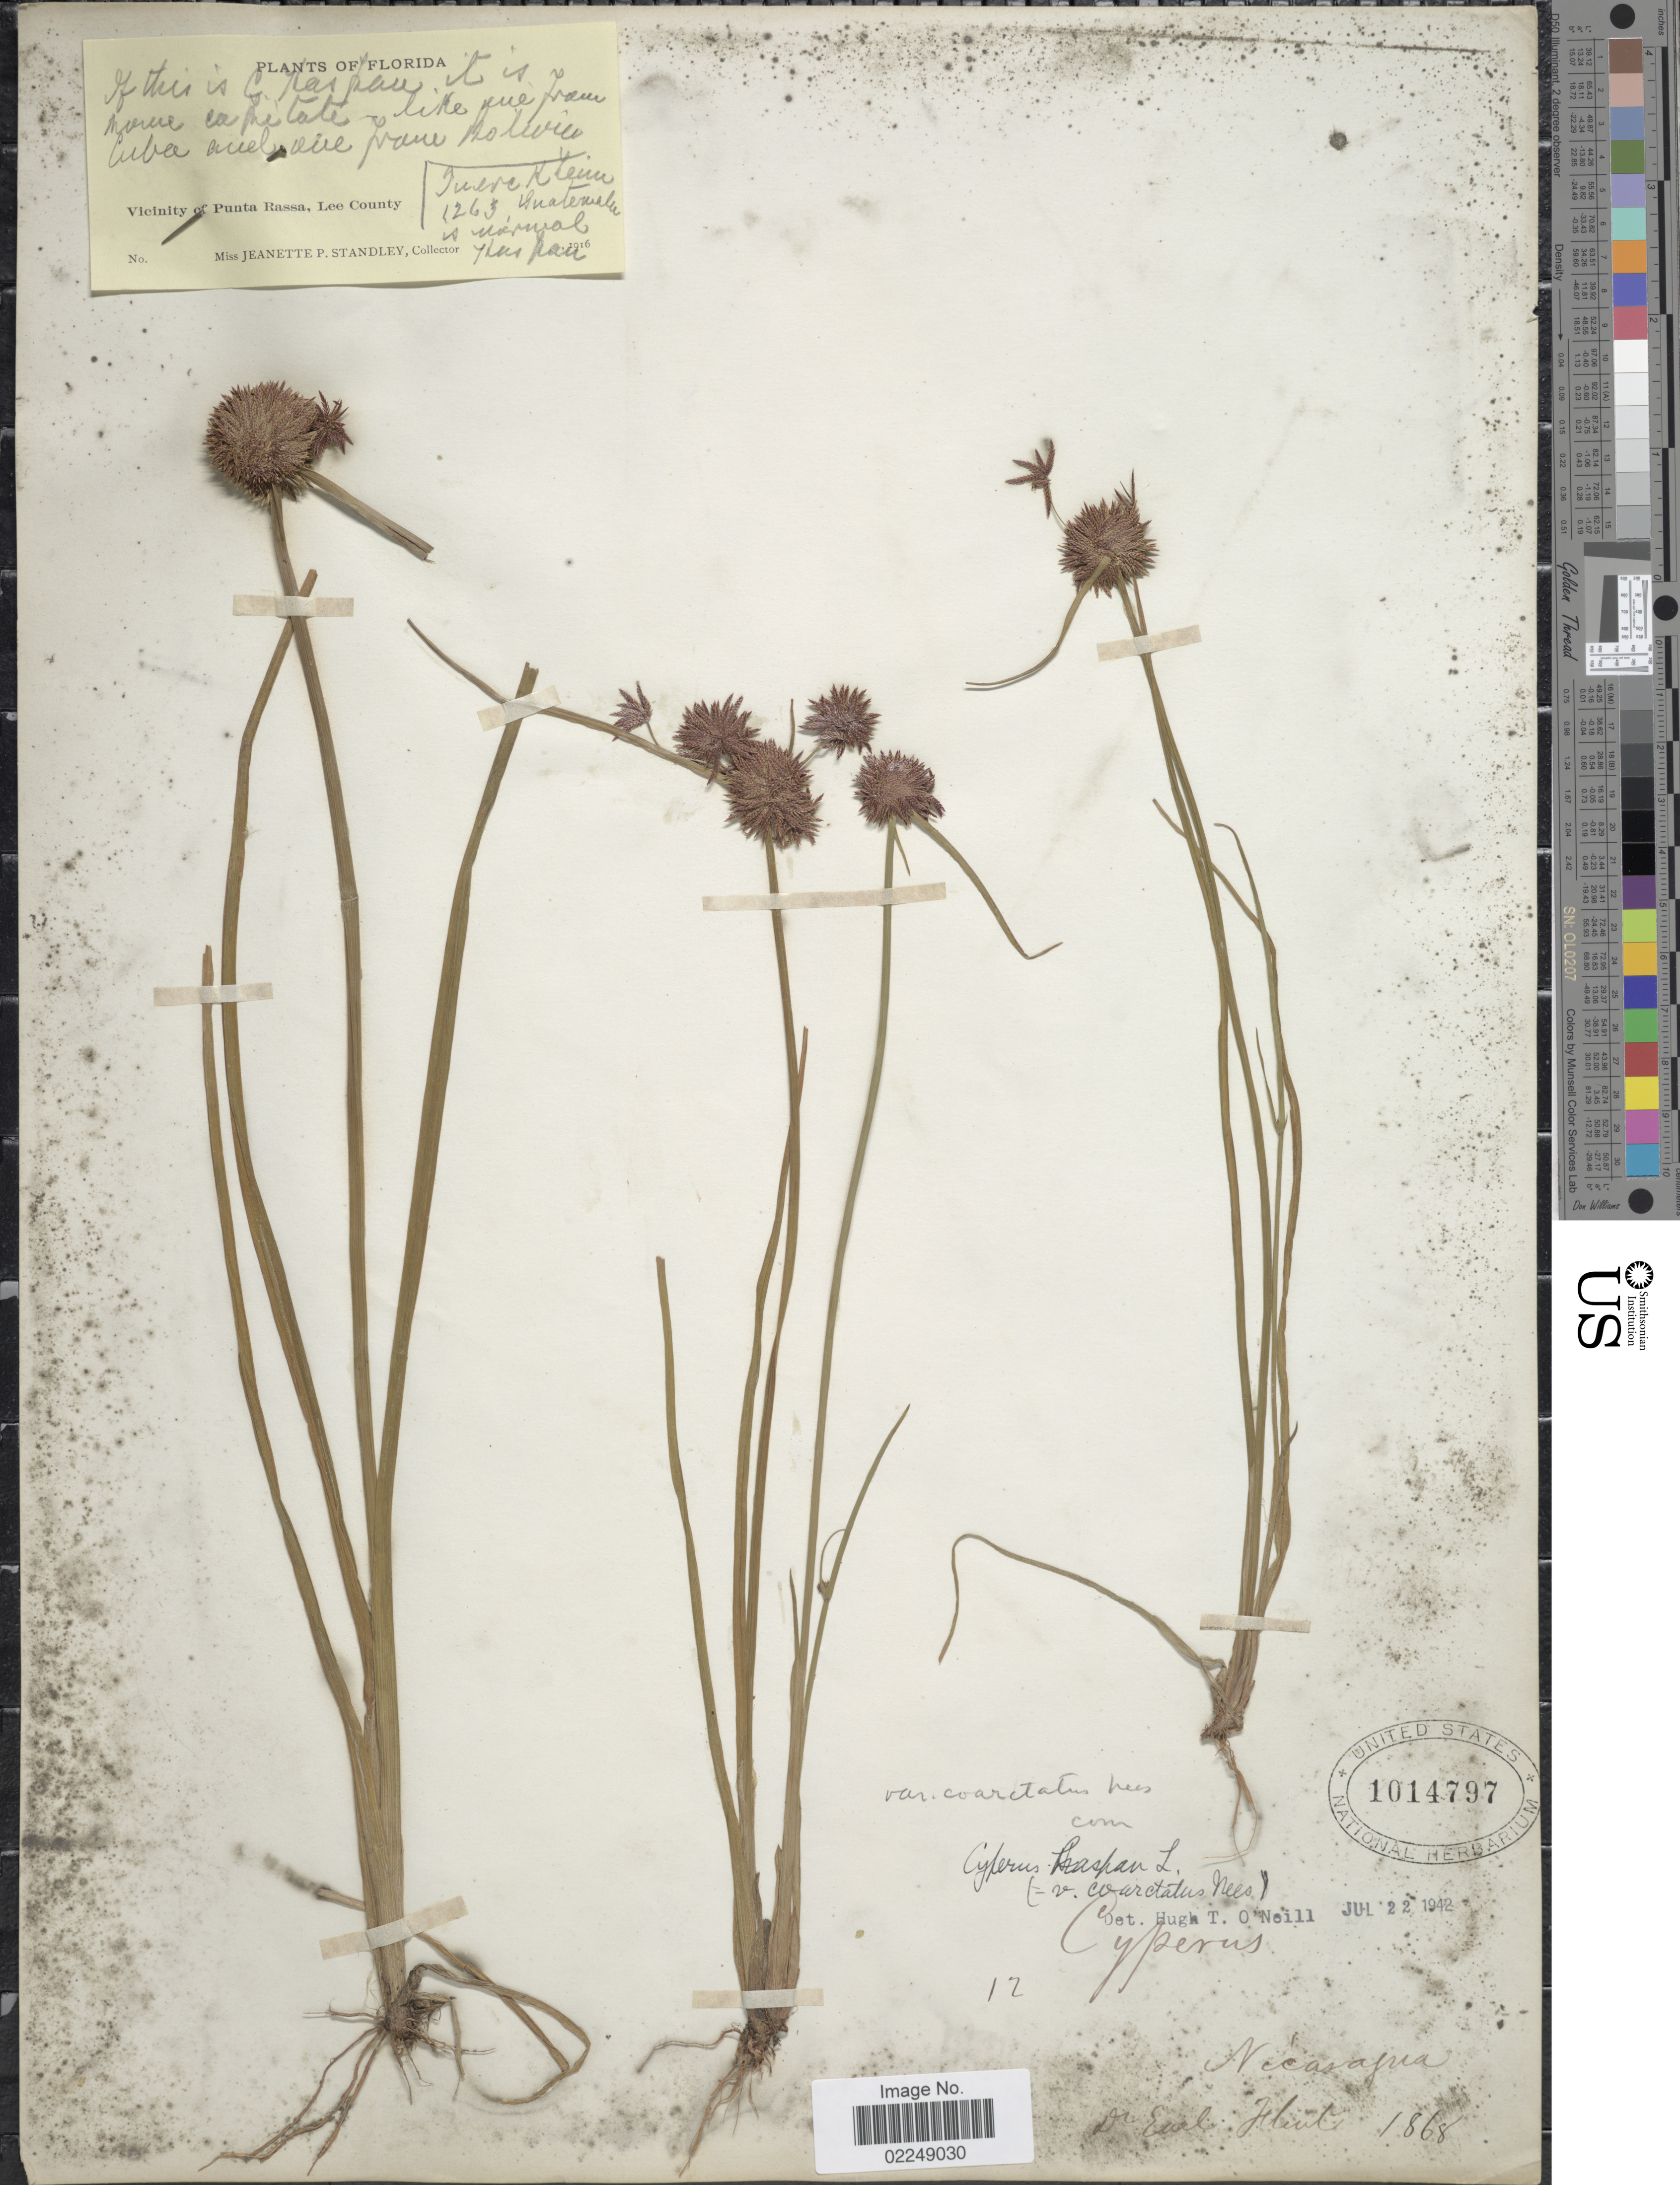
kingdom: Plantae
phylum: Tracheophyta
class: Liliopsida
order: Poales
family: Cyperaceae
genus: Cyperus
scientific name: Cyperus haspan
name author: L.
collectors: J. P. Standley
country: United States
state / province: Florida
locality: Vicinity of Punta Rassa, Lee County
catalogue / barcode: US 1014797-3